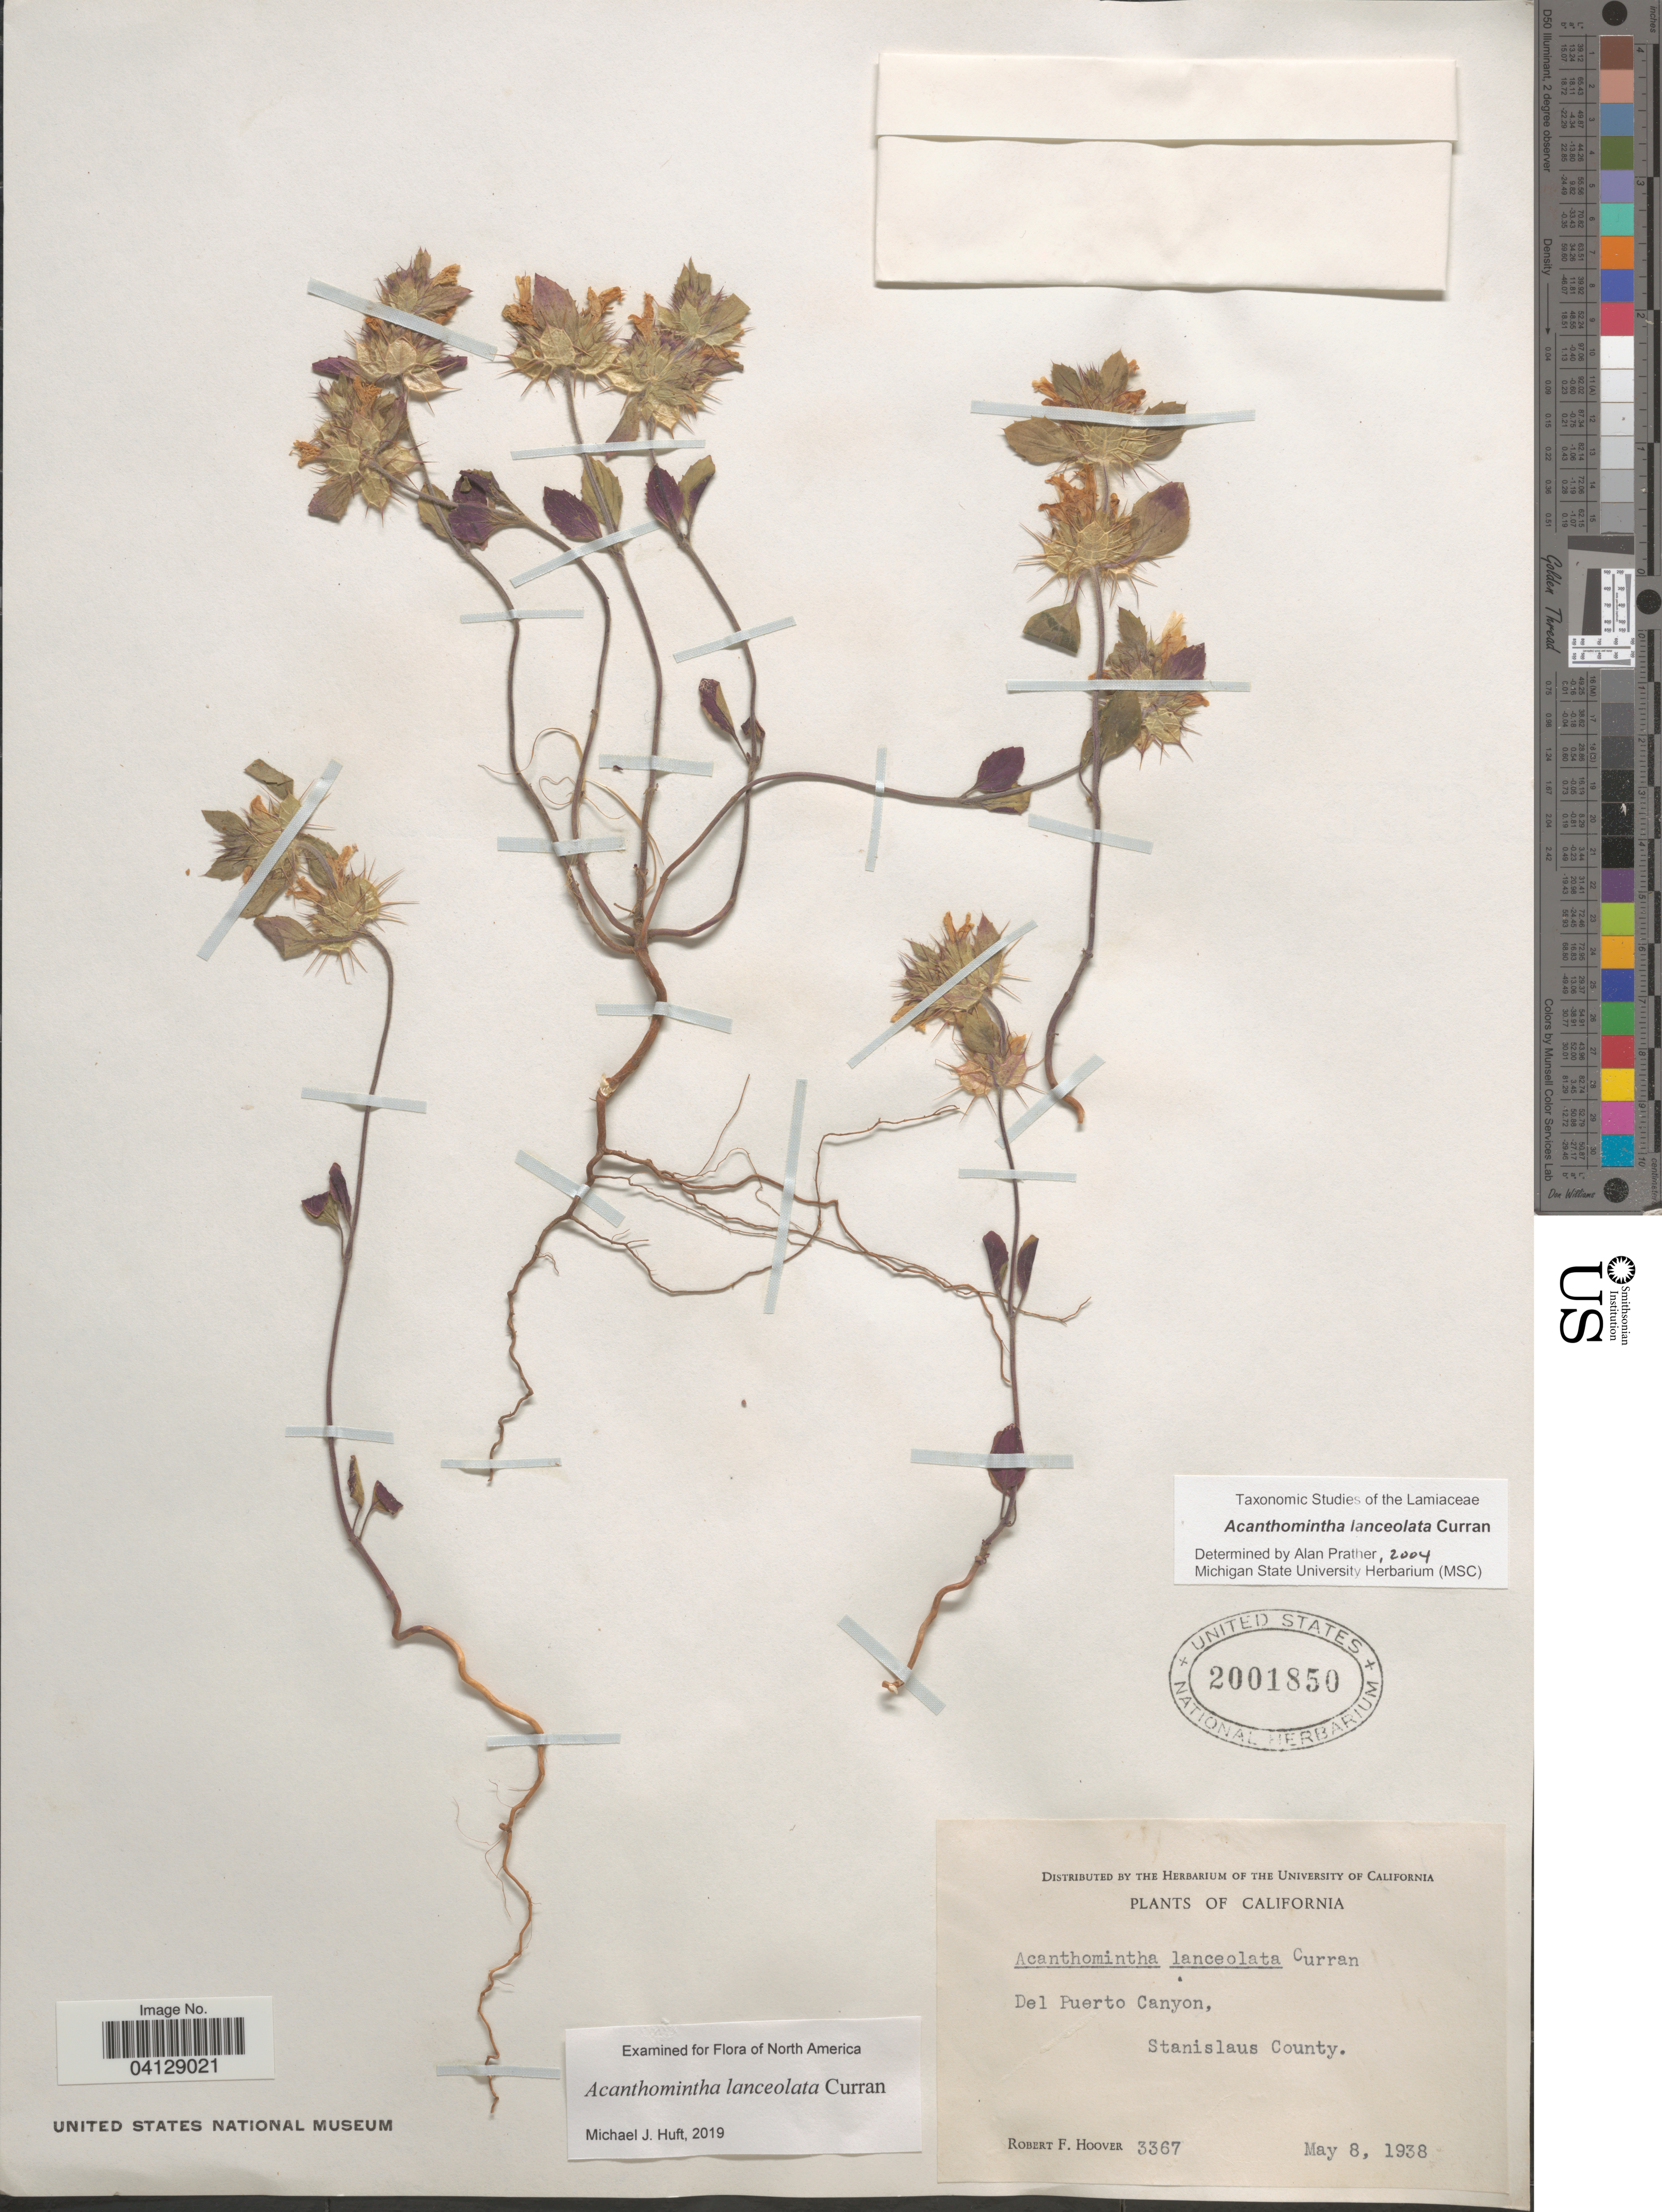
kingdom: Plantae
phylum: Tracheophyta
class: Magnoliopsida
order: Lamiales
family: Lamiaceae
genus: Acanthomintha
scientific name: Acanthomintha lanceolata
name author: Curran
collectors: R. F. Hoover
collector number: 3367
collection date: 1938-05-08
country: United States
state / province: California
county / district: Stanislaus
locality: Del Puerto Canyon, Stanislaus County.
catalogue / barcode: US 2001850